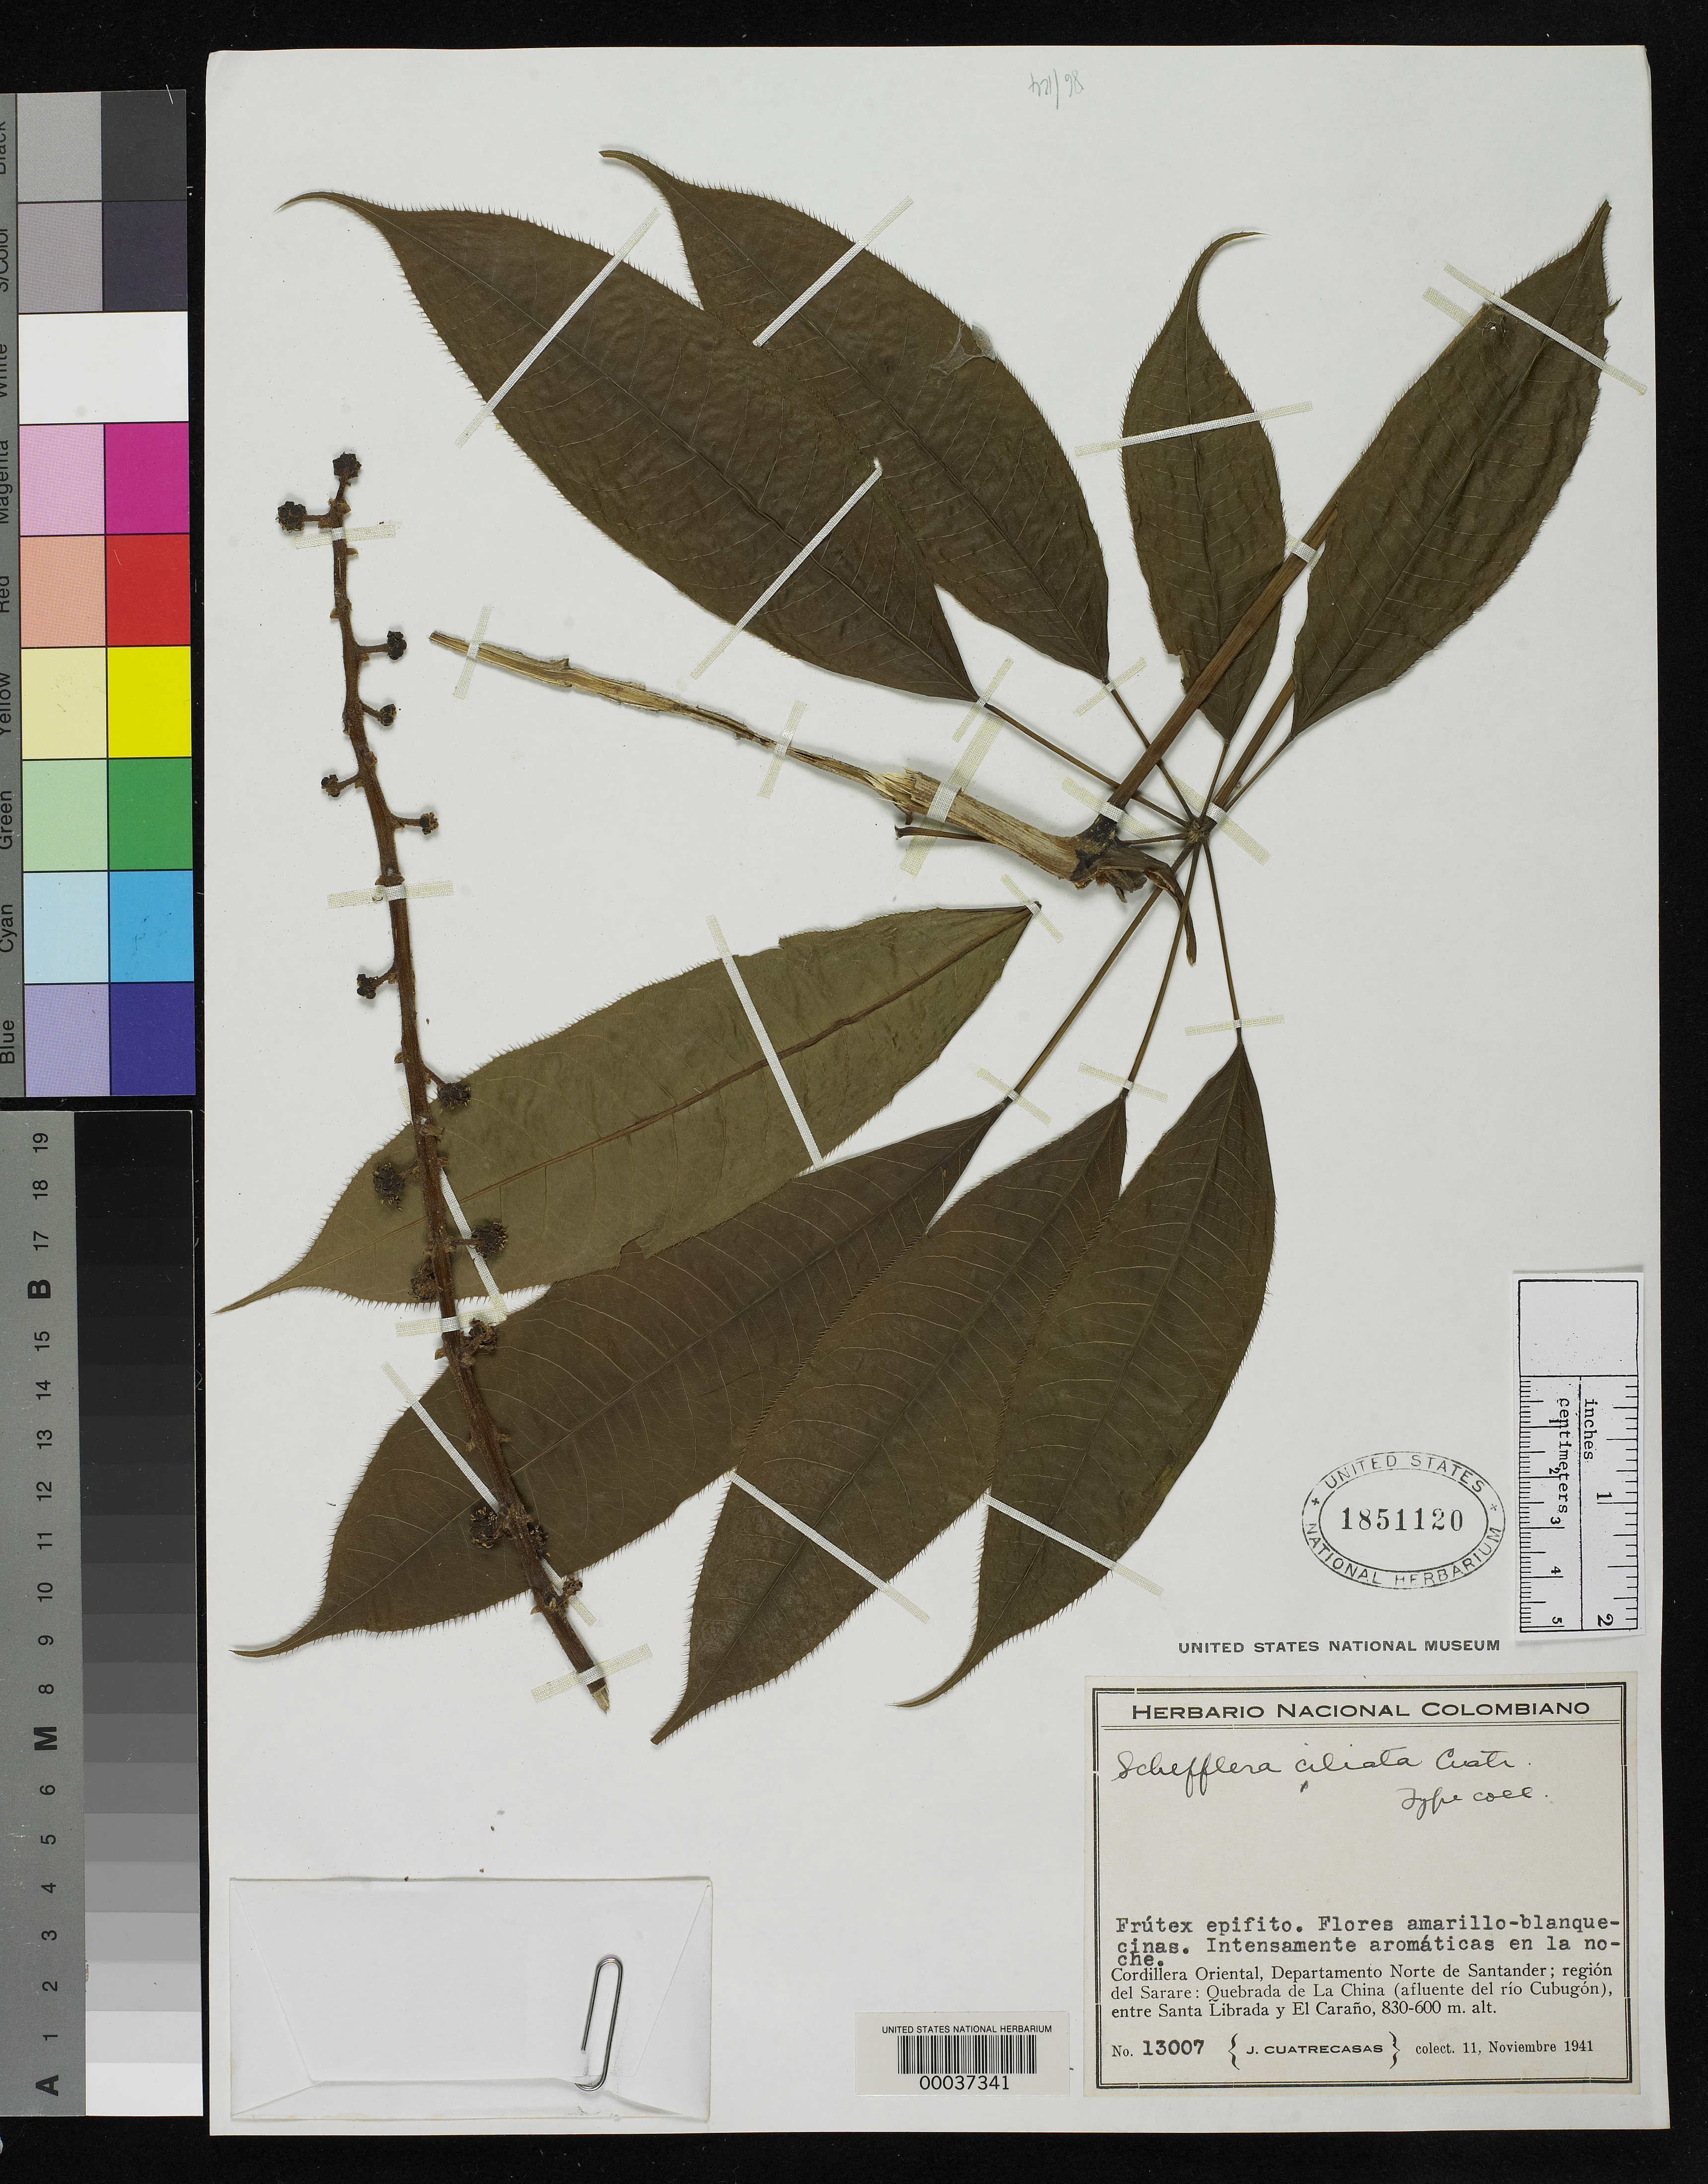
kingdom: Plantae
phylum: Tracheophyta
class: Magnoliopsida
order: Apiales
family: Araliaceae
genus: Schefflera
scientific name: Schefflera ciliata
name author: Cuatrec.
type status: Isotype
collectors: J. Cuatrecasas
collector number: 13007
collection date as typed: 11 Nov 1941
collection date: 1941-11-11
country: Colombia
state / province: Norte de Santander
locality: Region del Sarare, Quebrada de La China between Santa Librada and El Carano.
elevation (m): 600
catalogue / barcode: US 1851120